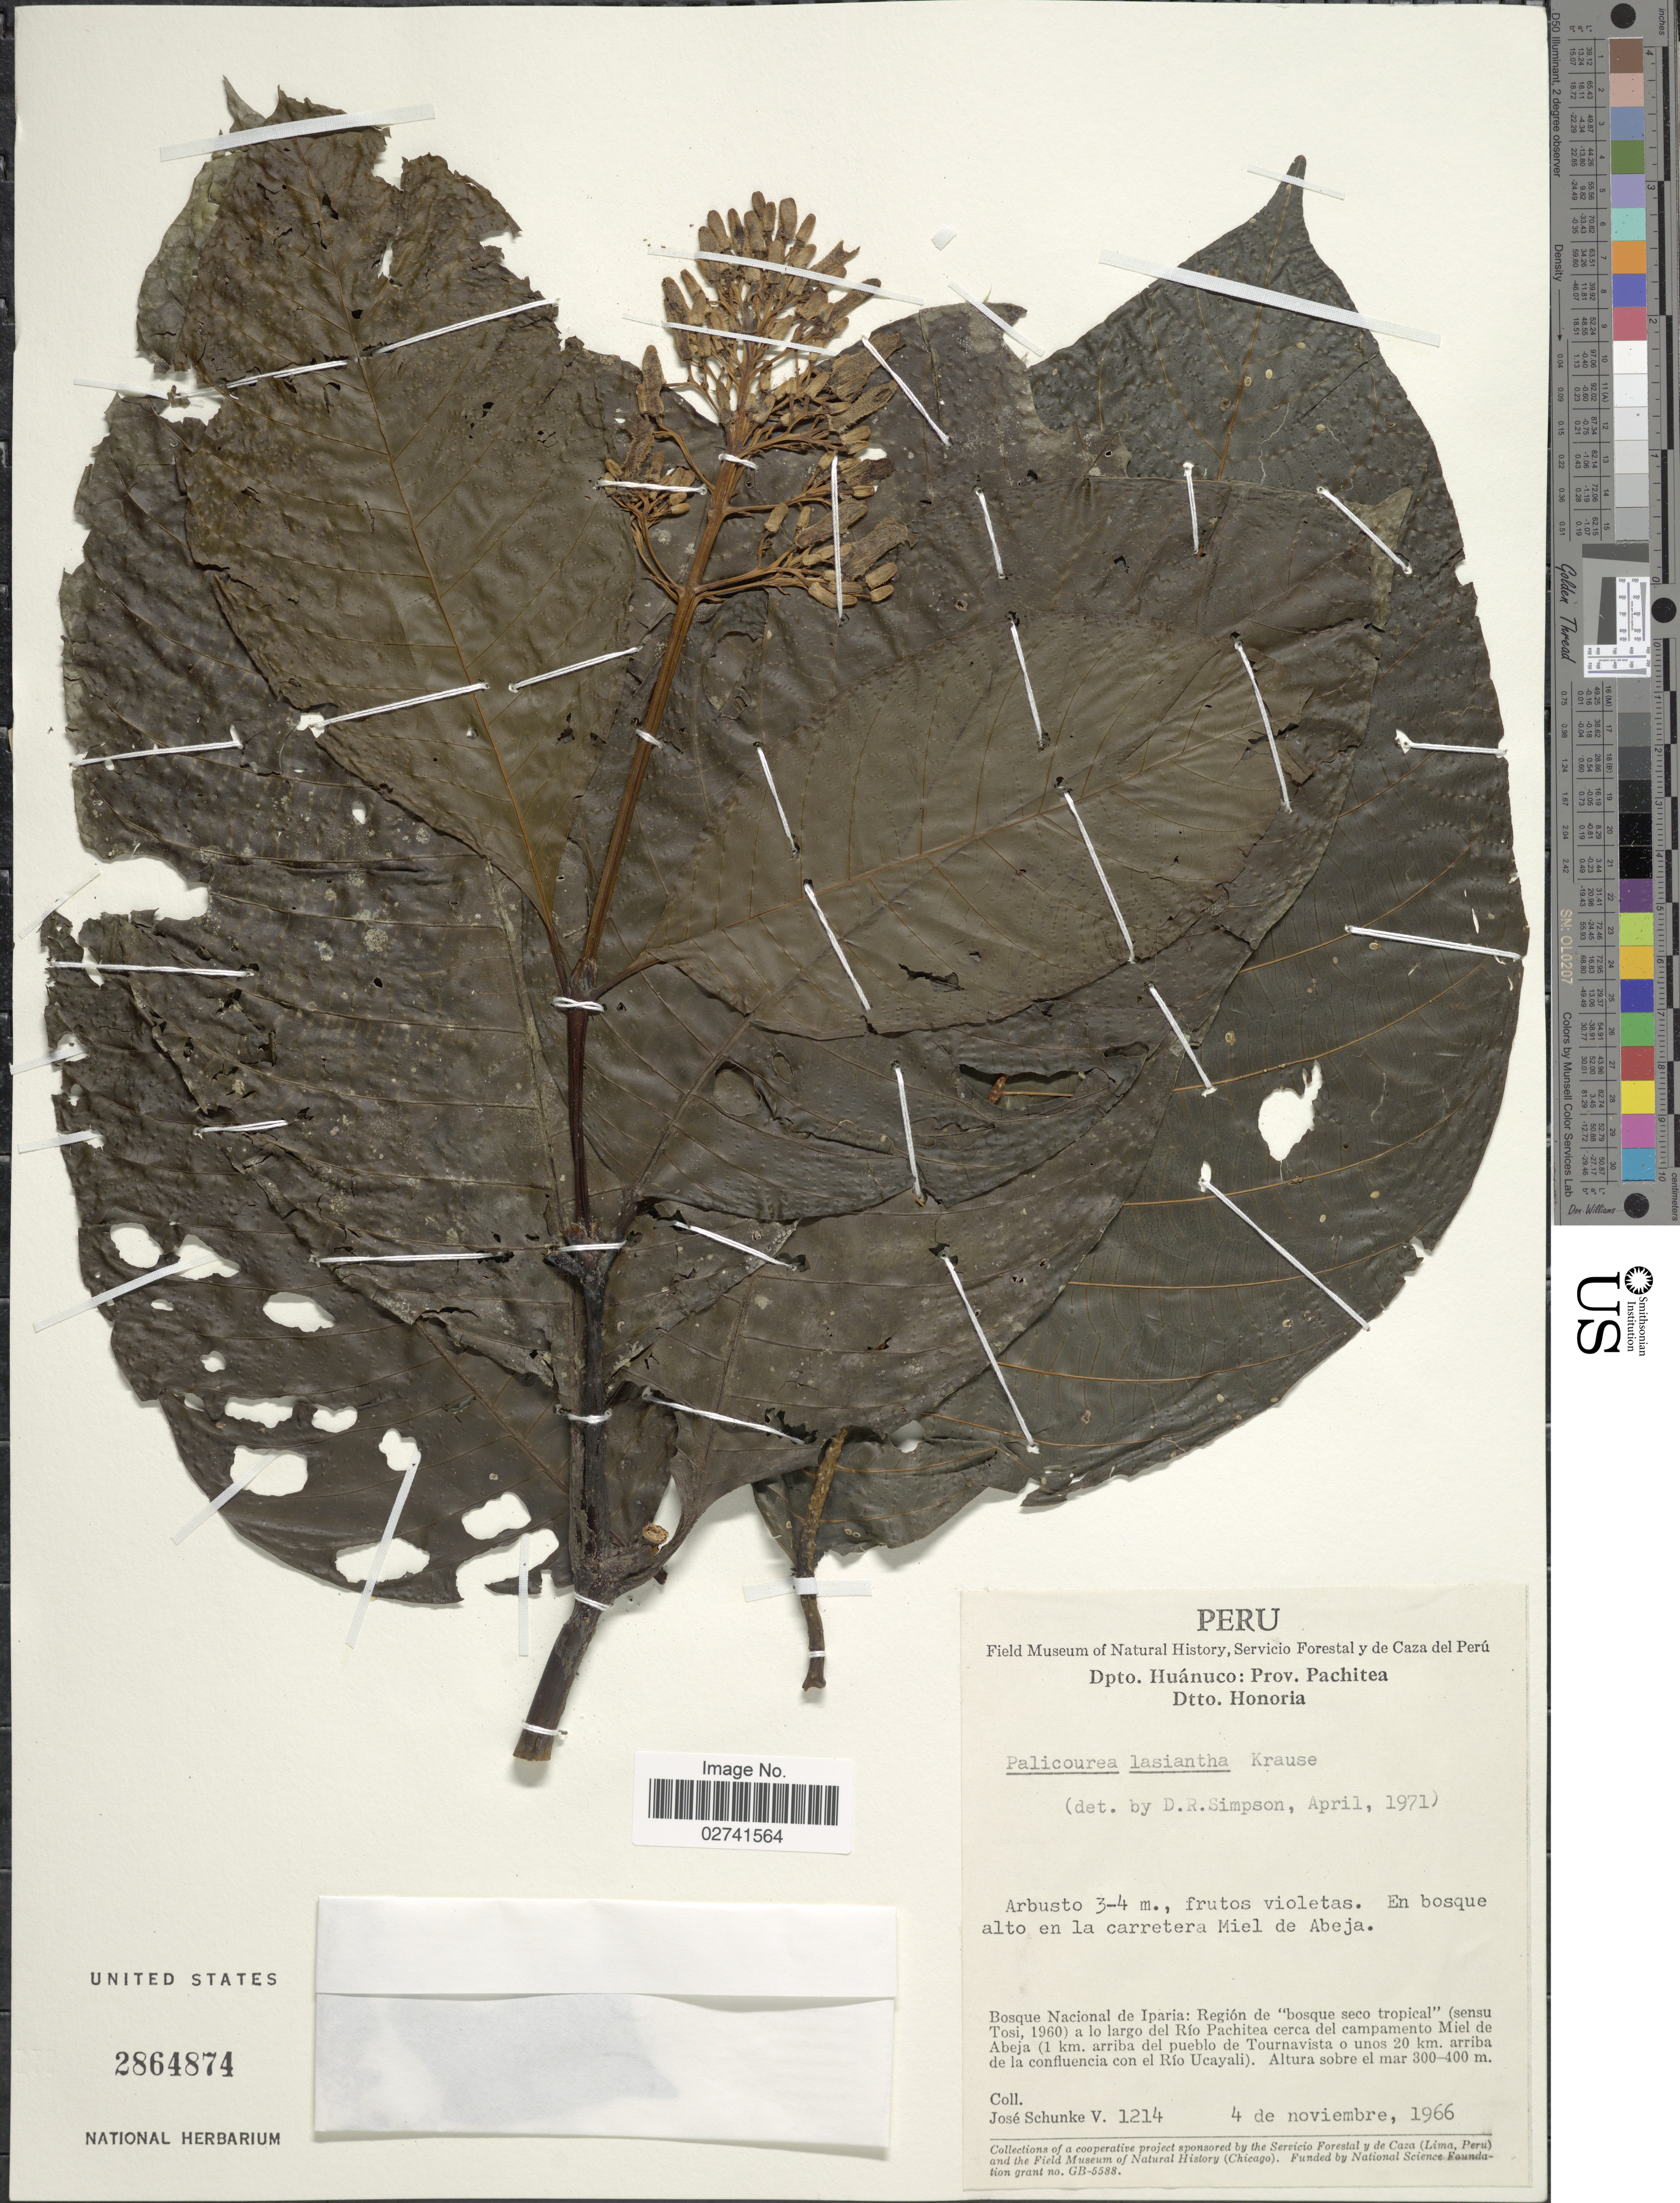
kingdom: Plantae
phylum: Tracheophyta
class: Magnoliopsida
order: Gentianales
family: Rubiaceae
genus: Palicourea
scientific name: Palicourea lasiantha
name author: Krause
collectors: J. Schunke Vigo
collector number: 1214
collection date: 1966-11-04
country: Peru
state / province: Huánuco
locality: Dpto. Huánuco: Prov. Pachitea Dtto. Honoria, Bosque Nacional de Iparia: Región de 'bosque seco tropical' a lo largo del Río Pachitea cerca del campamento Miel de Abeja (1 km arriba del pueblo de Tournavista o unos 20 km arriba de la confluencia con el Río Ucayali) En bosque alto en el carretera Miel de Abeja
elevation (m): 300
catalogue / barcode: US 2864874